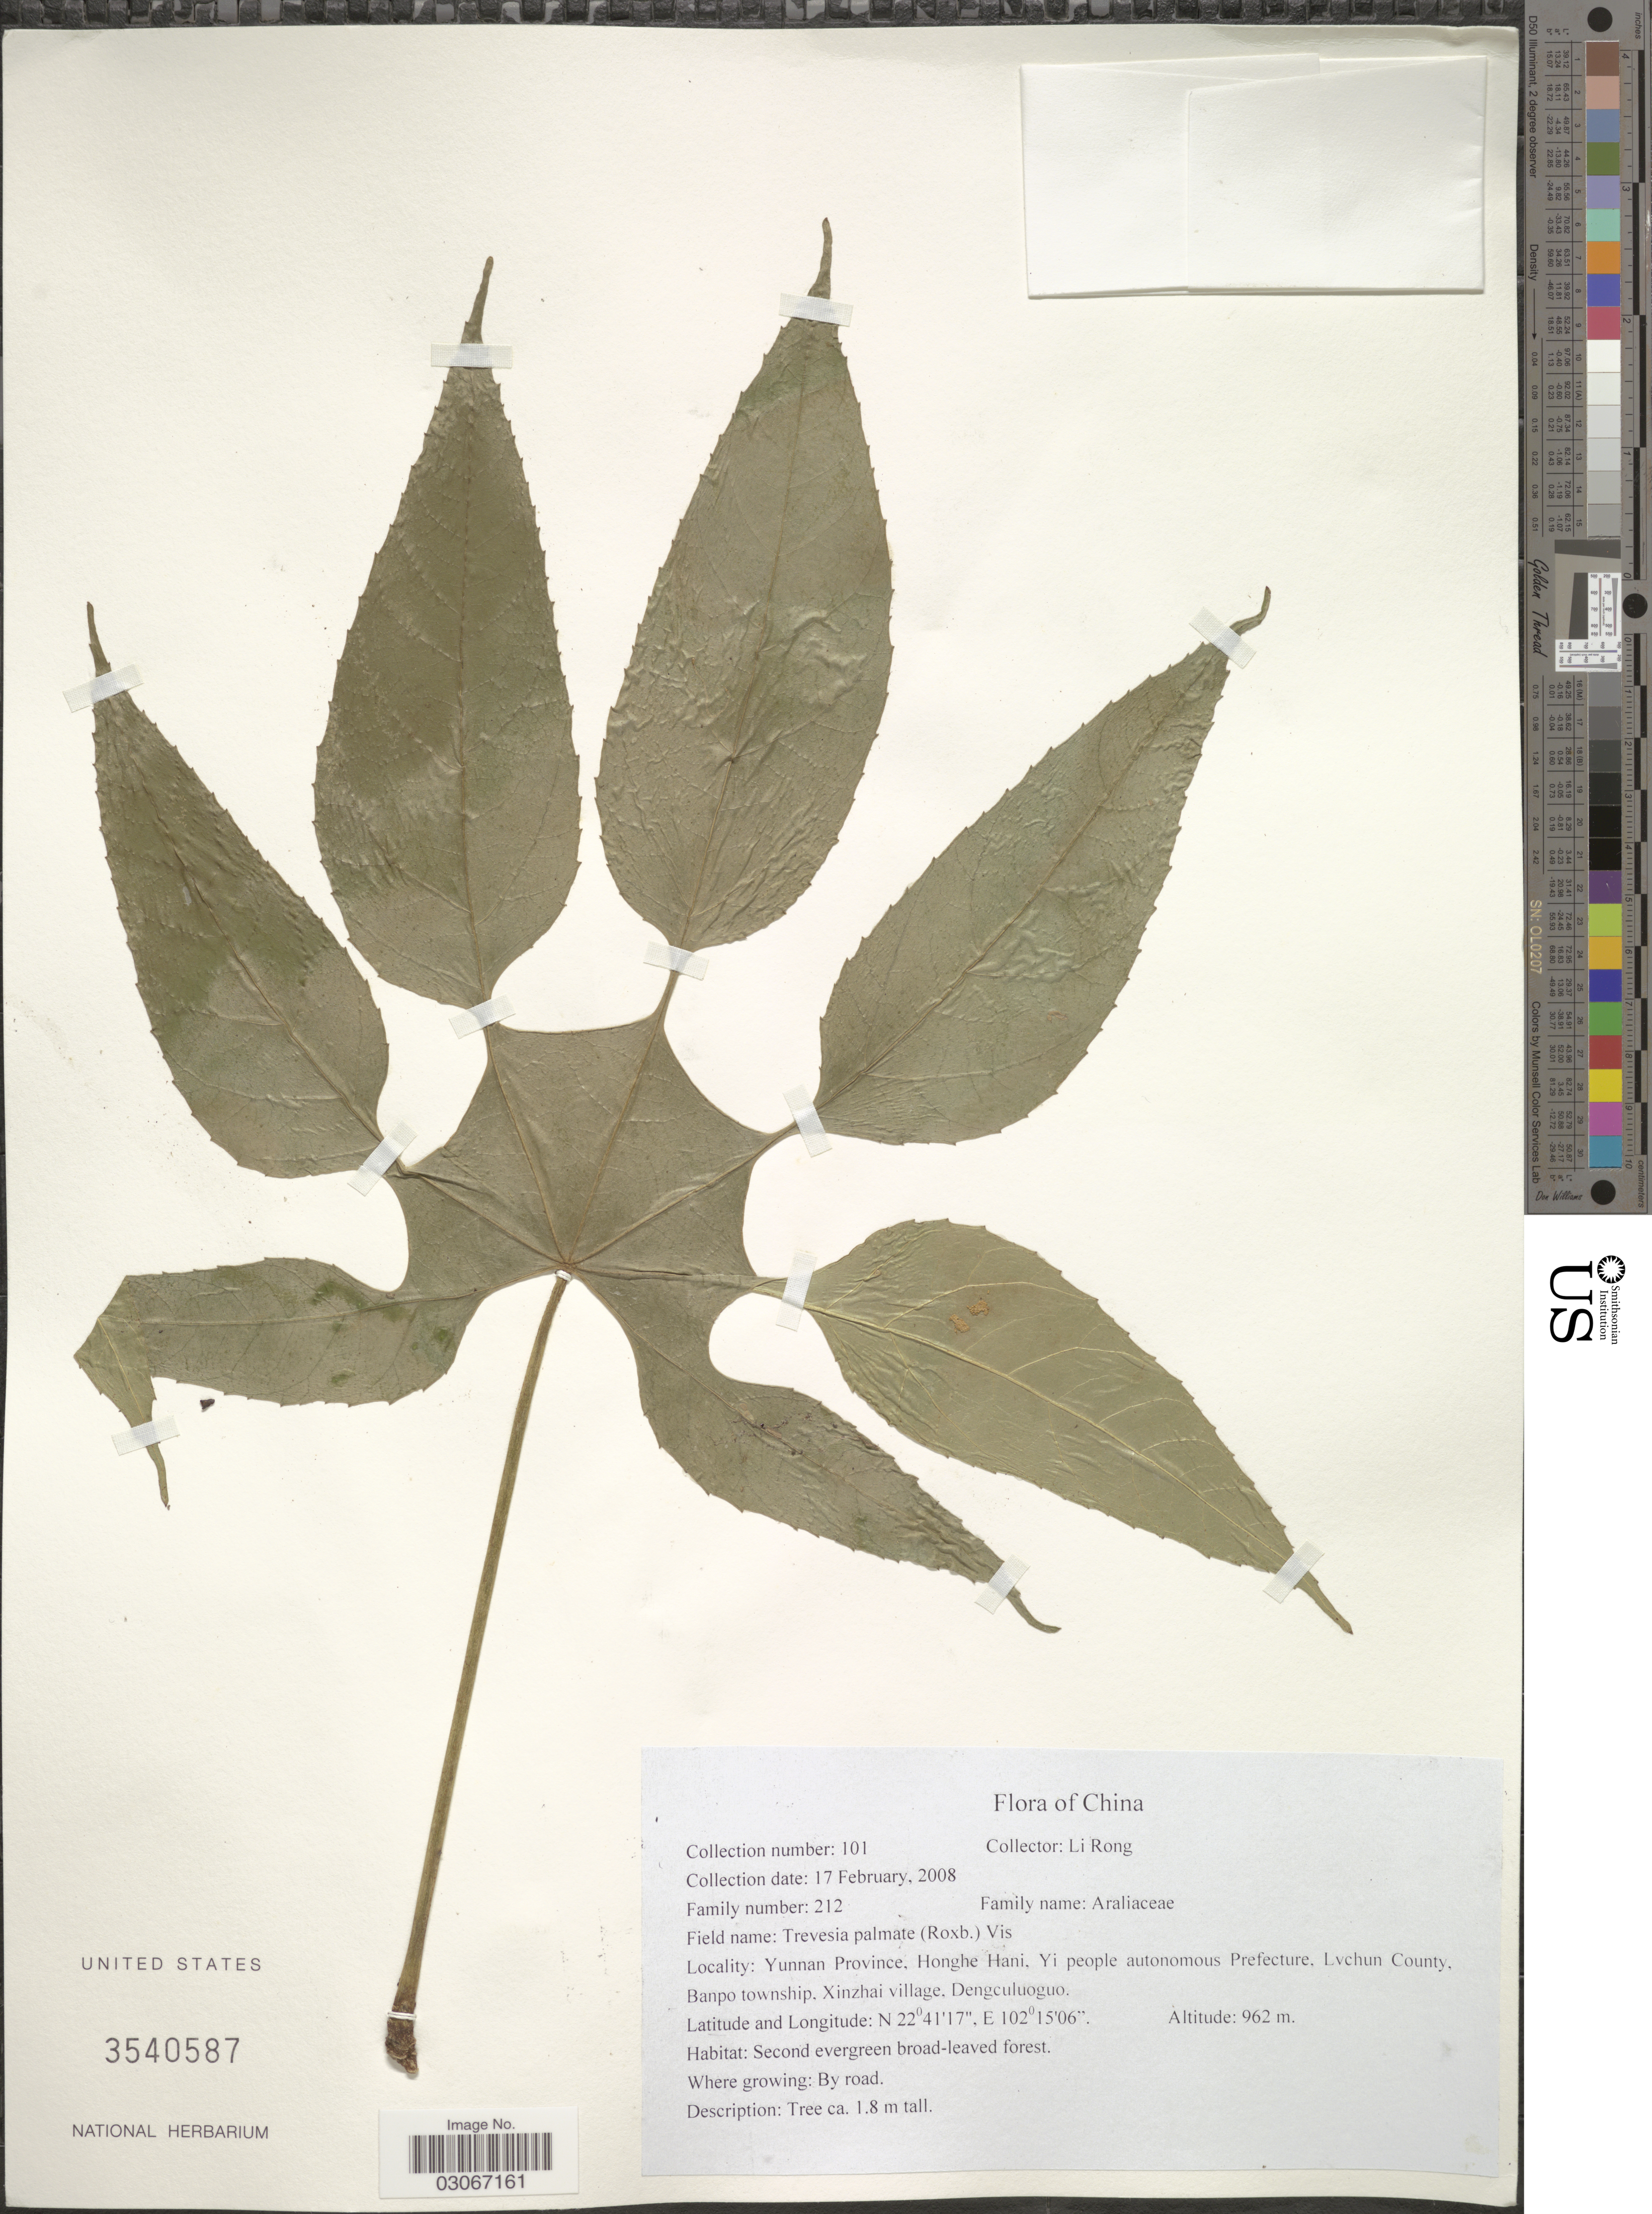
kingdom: Plantae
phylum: Tracheophyta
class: Magnoliopsida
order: Apiales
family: Araliaceae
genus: Trevesia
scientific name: Trevesia palmata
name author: (Roxb. ex Lindl.)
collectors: R. Li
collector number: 101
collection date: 2008-02-17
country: China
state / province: Yunnan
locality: Yunnan Province. Honghe Hani. Yi people autonomous. Prefecture. Lvchun County. Banpo township. Xinzhai village. Dengculuoguo.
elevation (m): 962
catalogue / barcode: US 3540587